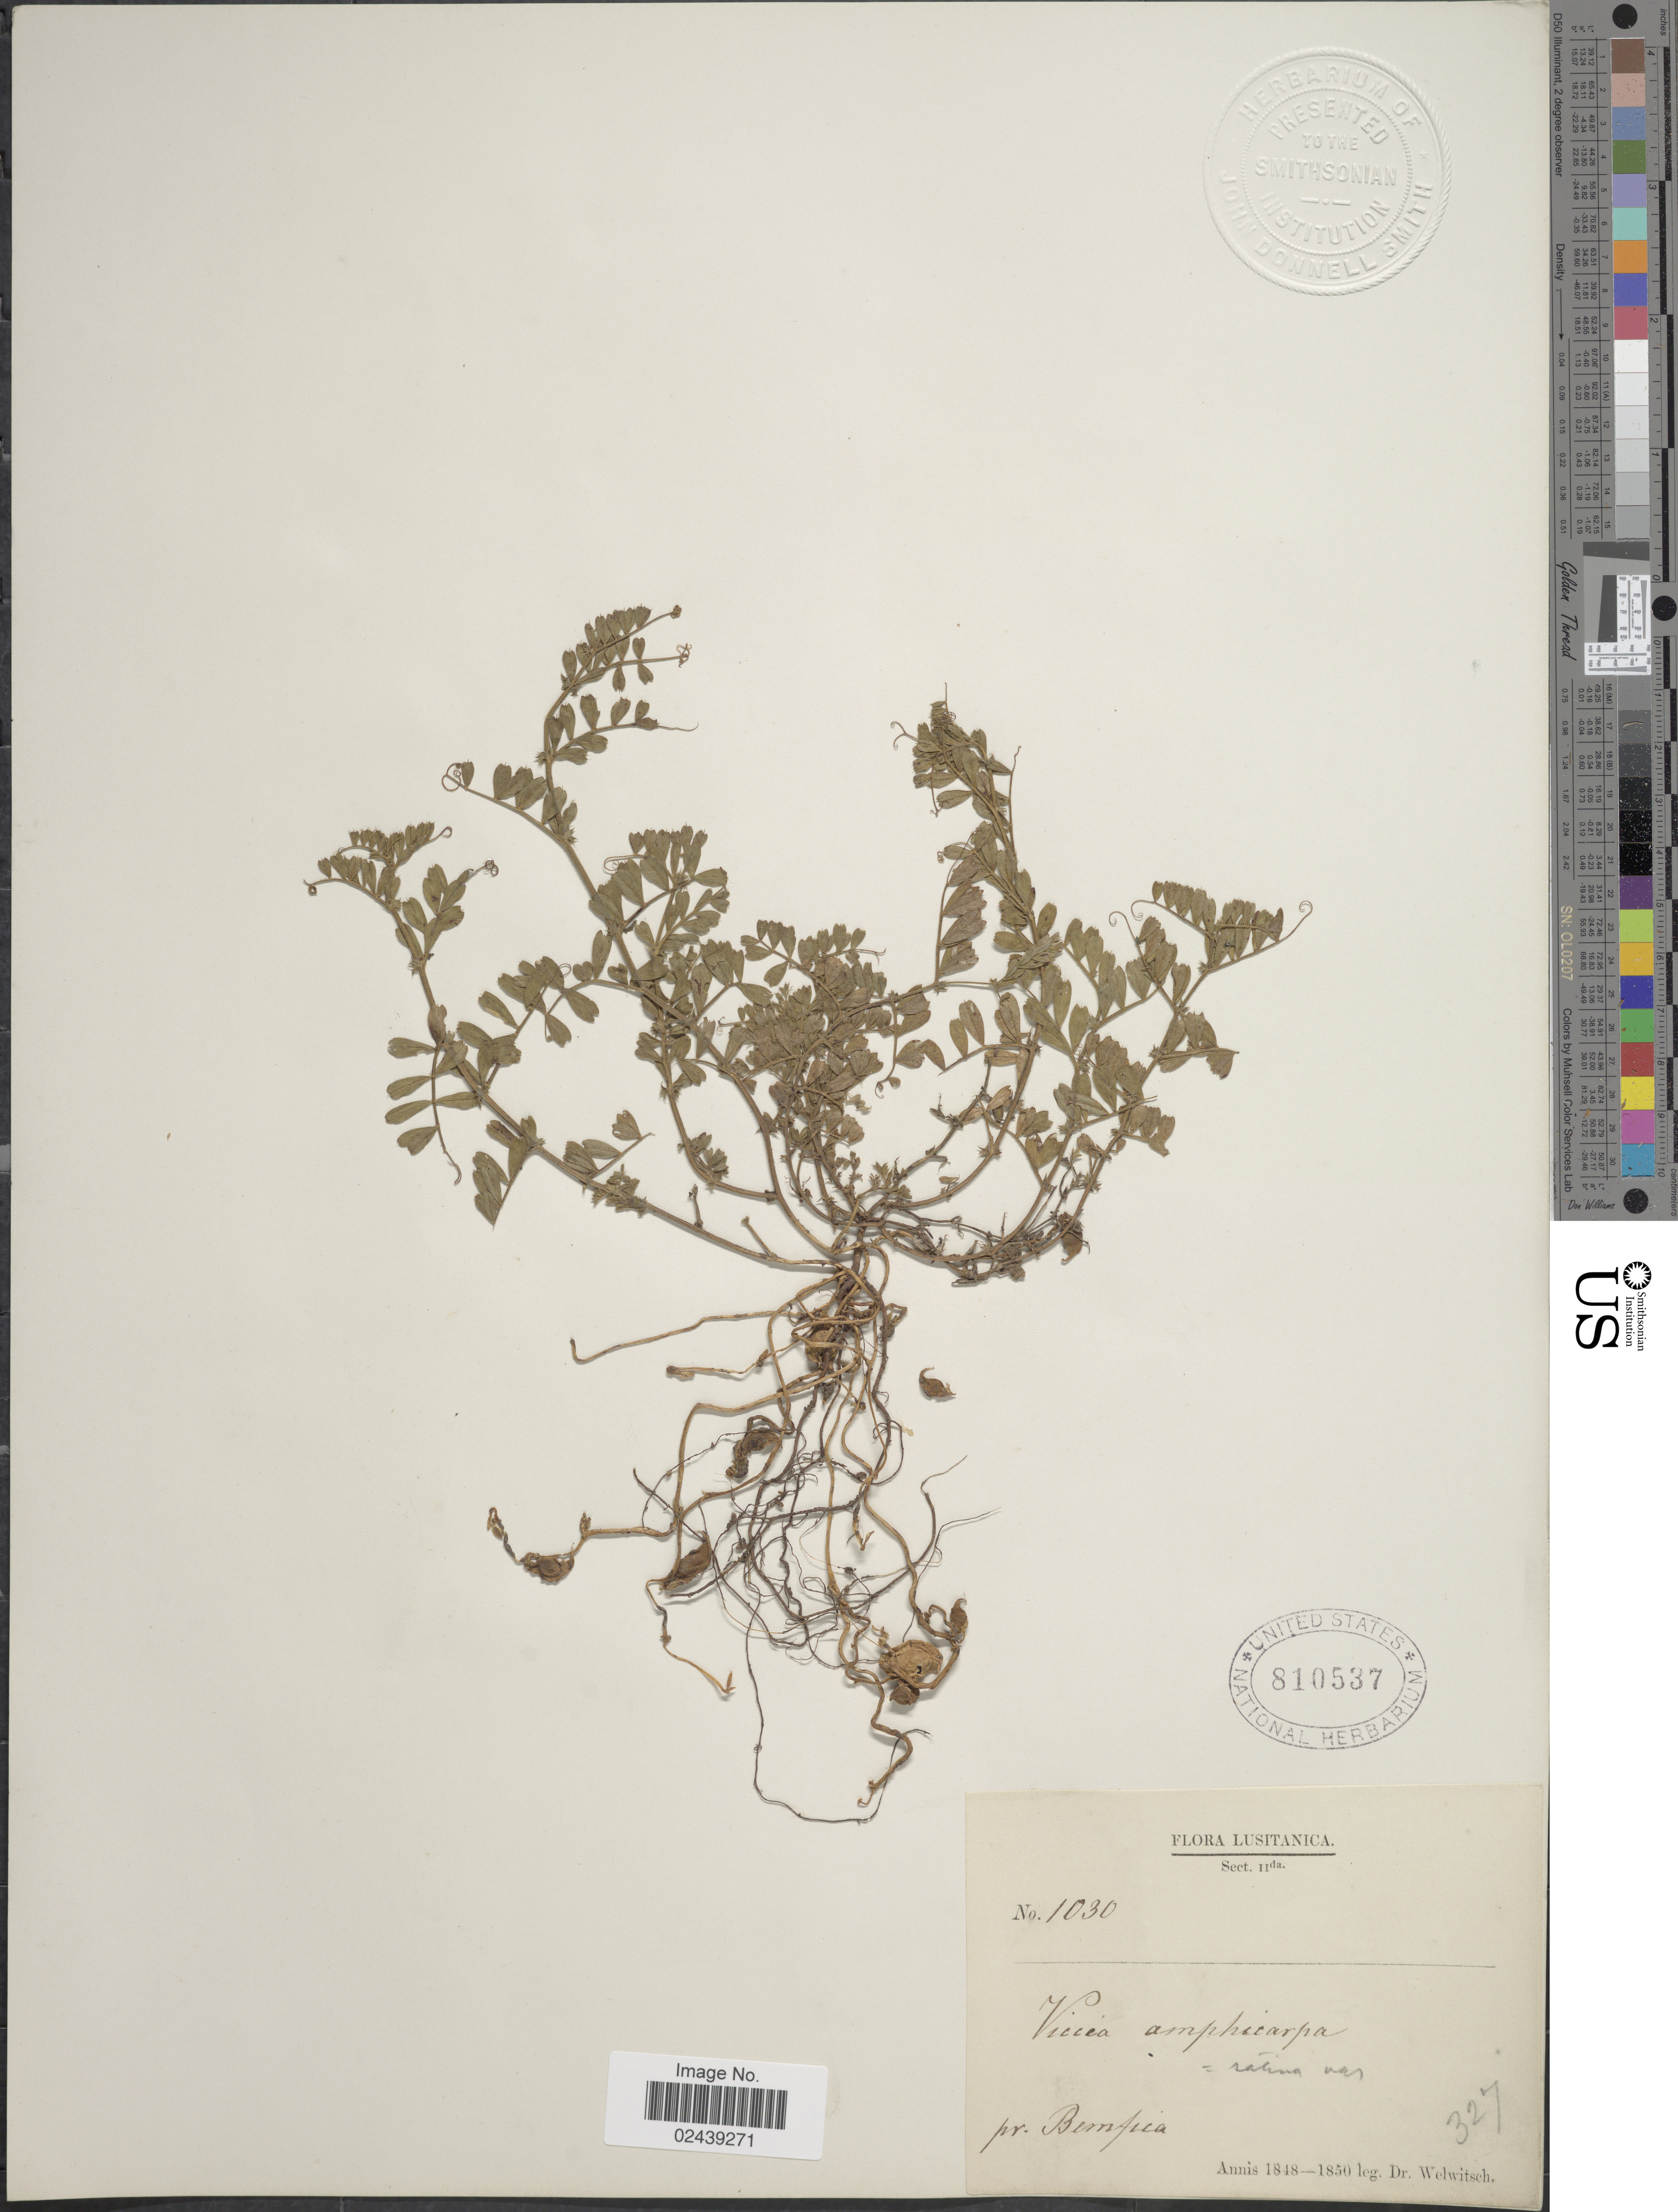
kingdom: Plantae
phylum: Tracheophyta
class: Magnoliopsida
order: Fabales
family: Fabaceae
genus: Vicia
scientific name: Vicia sativa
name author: L.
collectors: -. Welwitsch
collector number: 1030/327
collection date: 1848/1850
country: Portugal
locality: Lusitanica. Sect. IIda. Pr. Bemfica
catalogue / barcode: US 810537